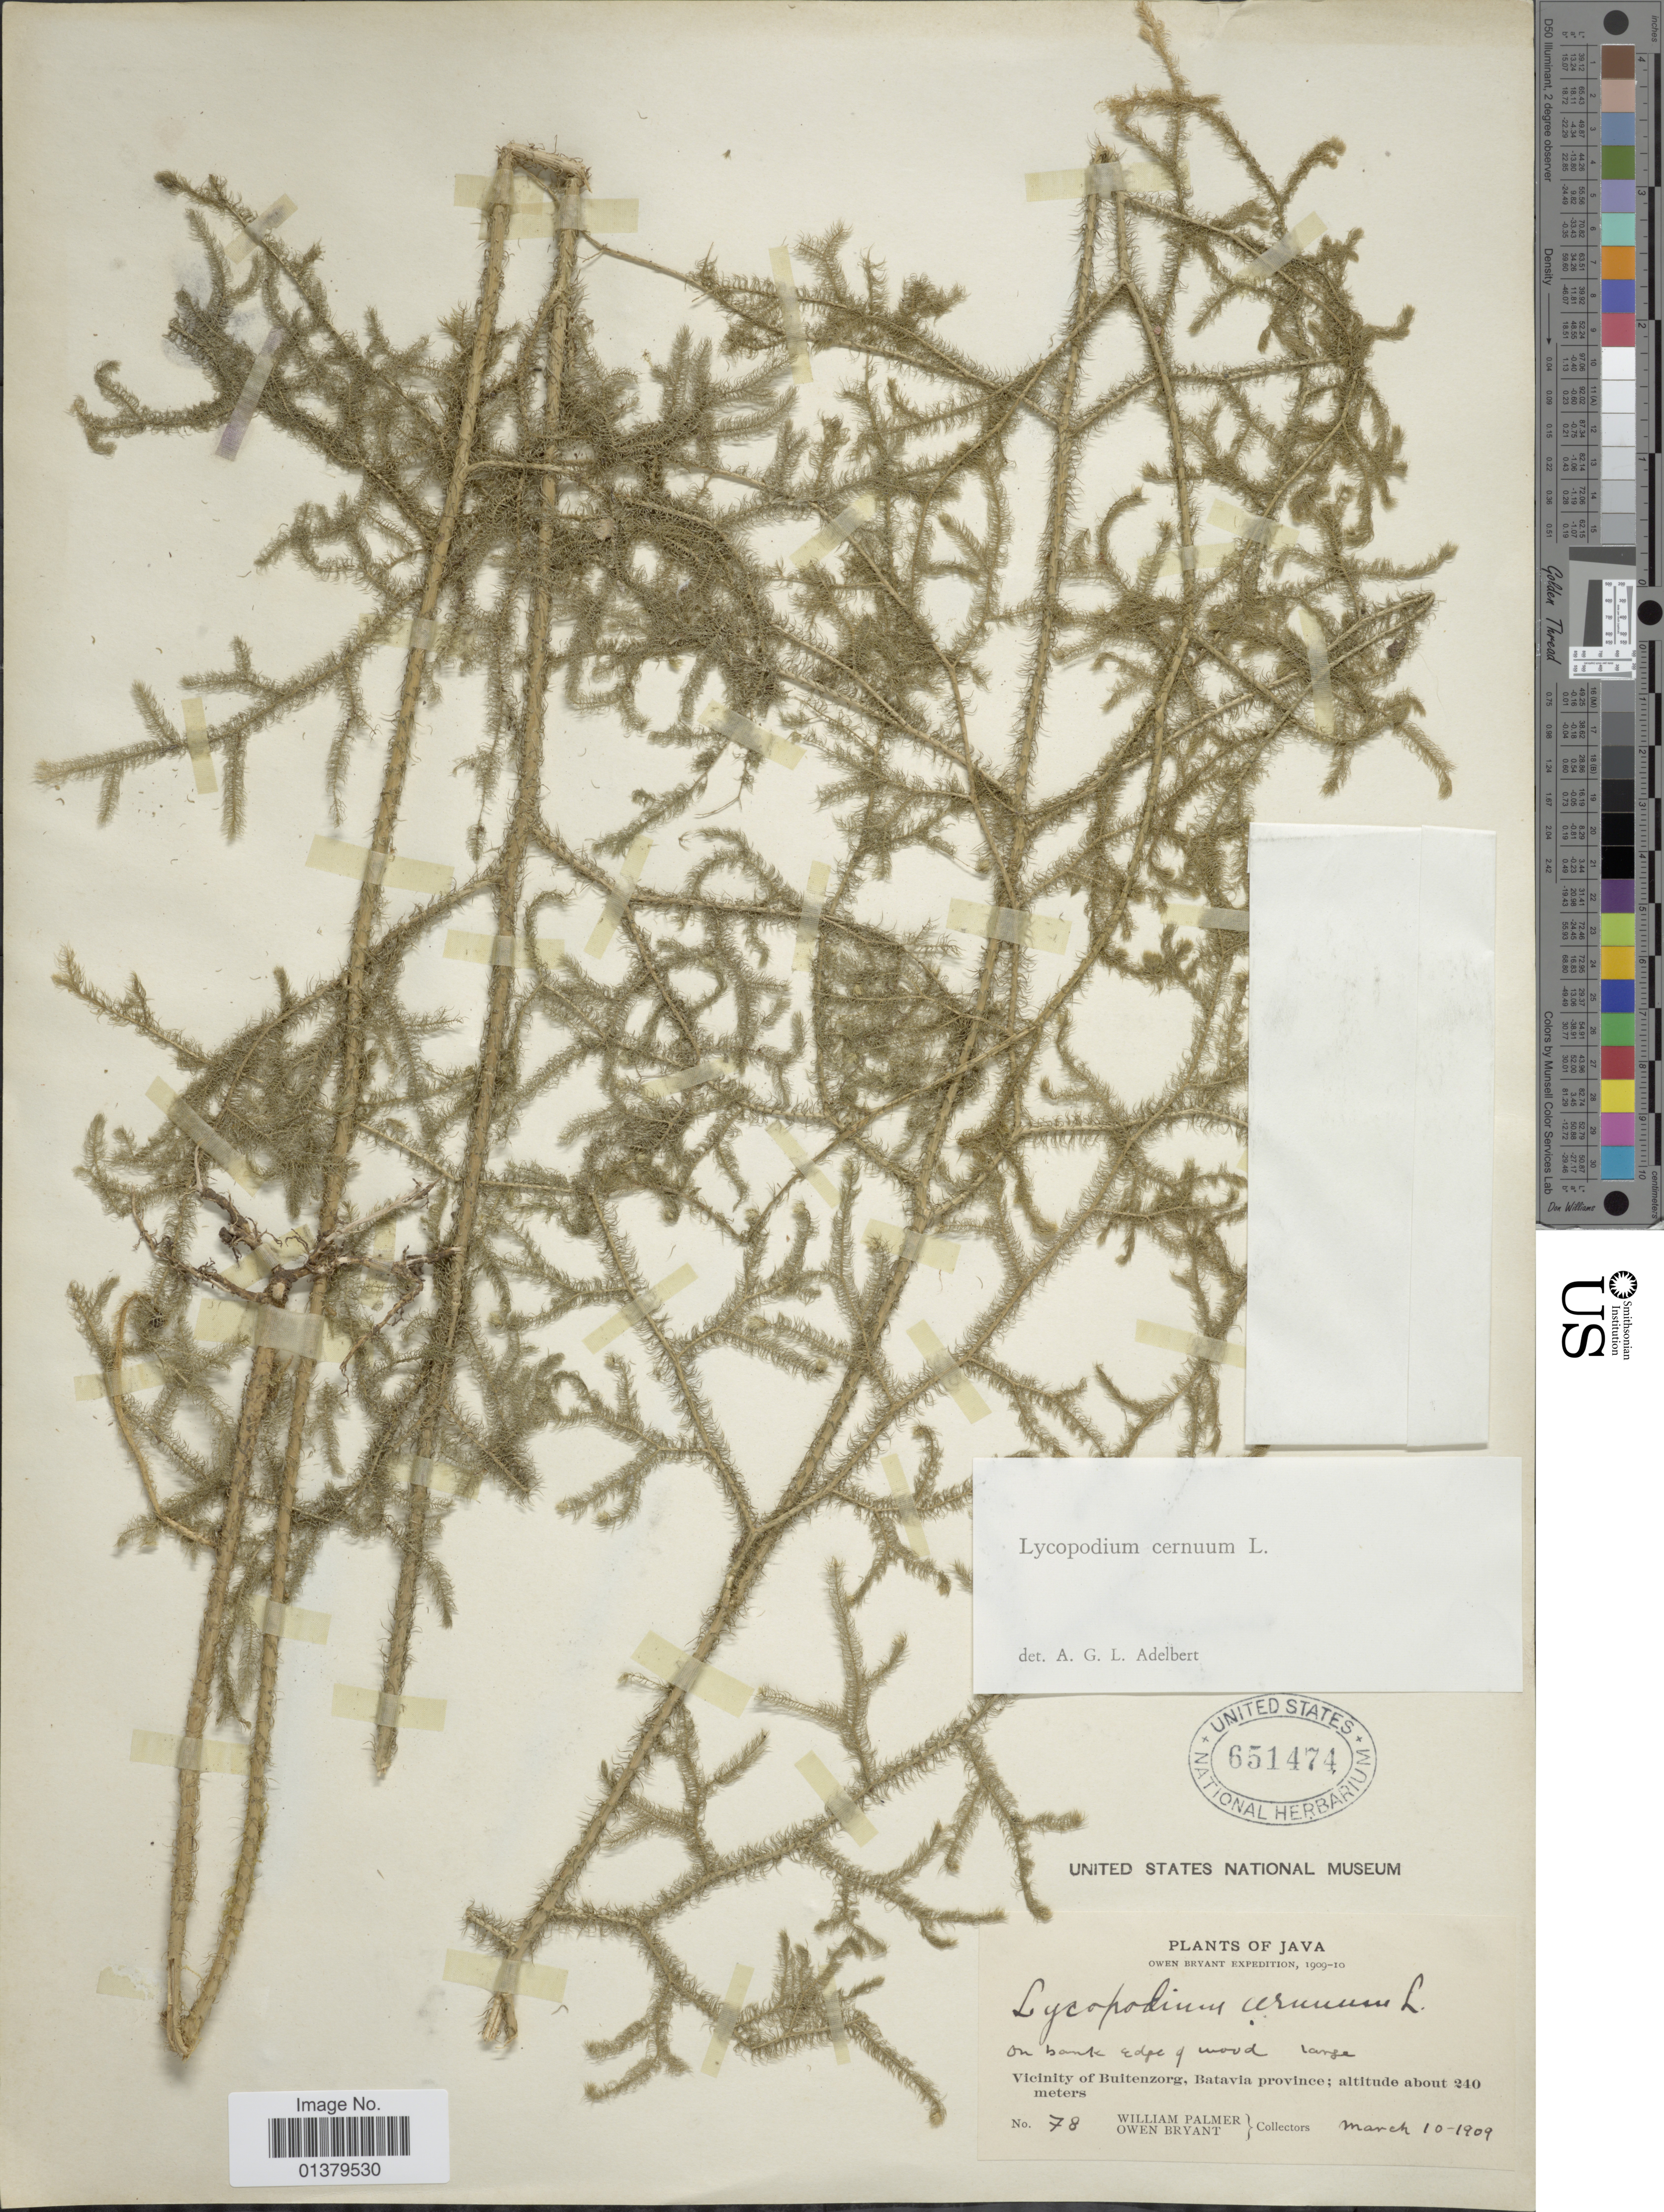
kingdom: Plantae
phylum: Tracheophyta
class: Lycopodiopsida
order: Lycopodiales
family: Lycopodiaceae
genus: Palhinhaea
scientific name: Palhinhaea cernua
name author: (L.) Vasc. & Franco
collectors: W. Palmer & O. Bryant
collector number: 78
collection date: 1909-03-10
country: Indonesia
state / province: Java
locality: Vicinity of Buitenzorg, Batavia province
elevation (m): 240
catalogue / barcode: US 651474